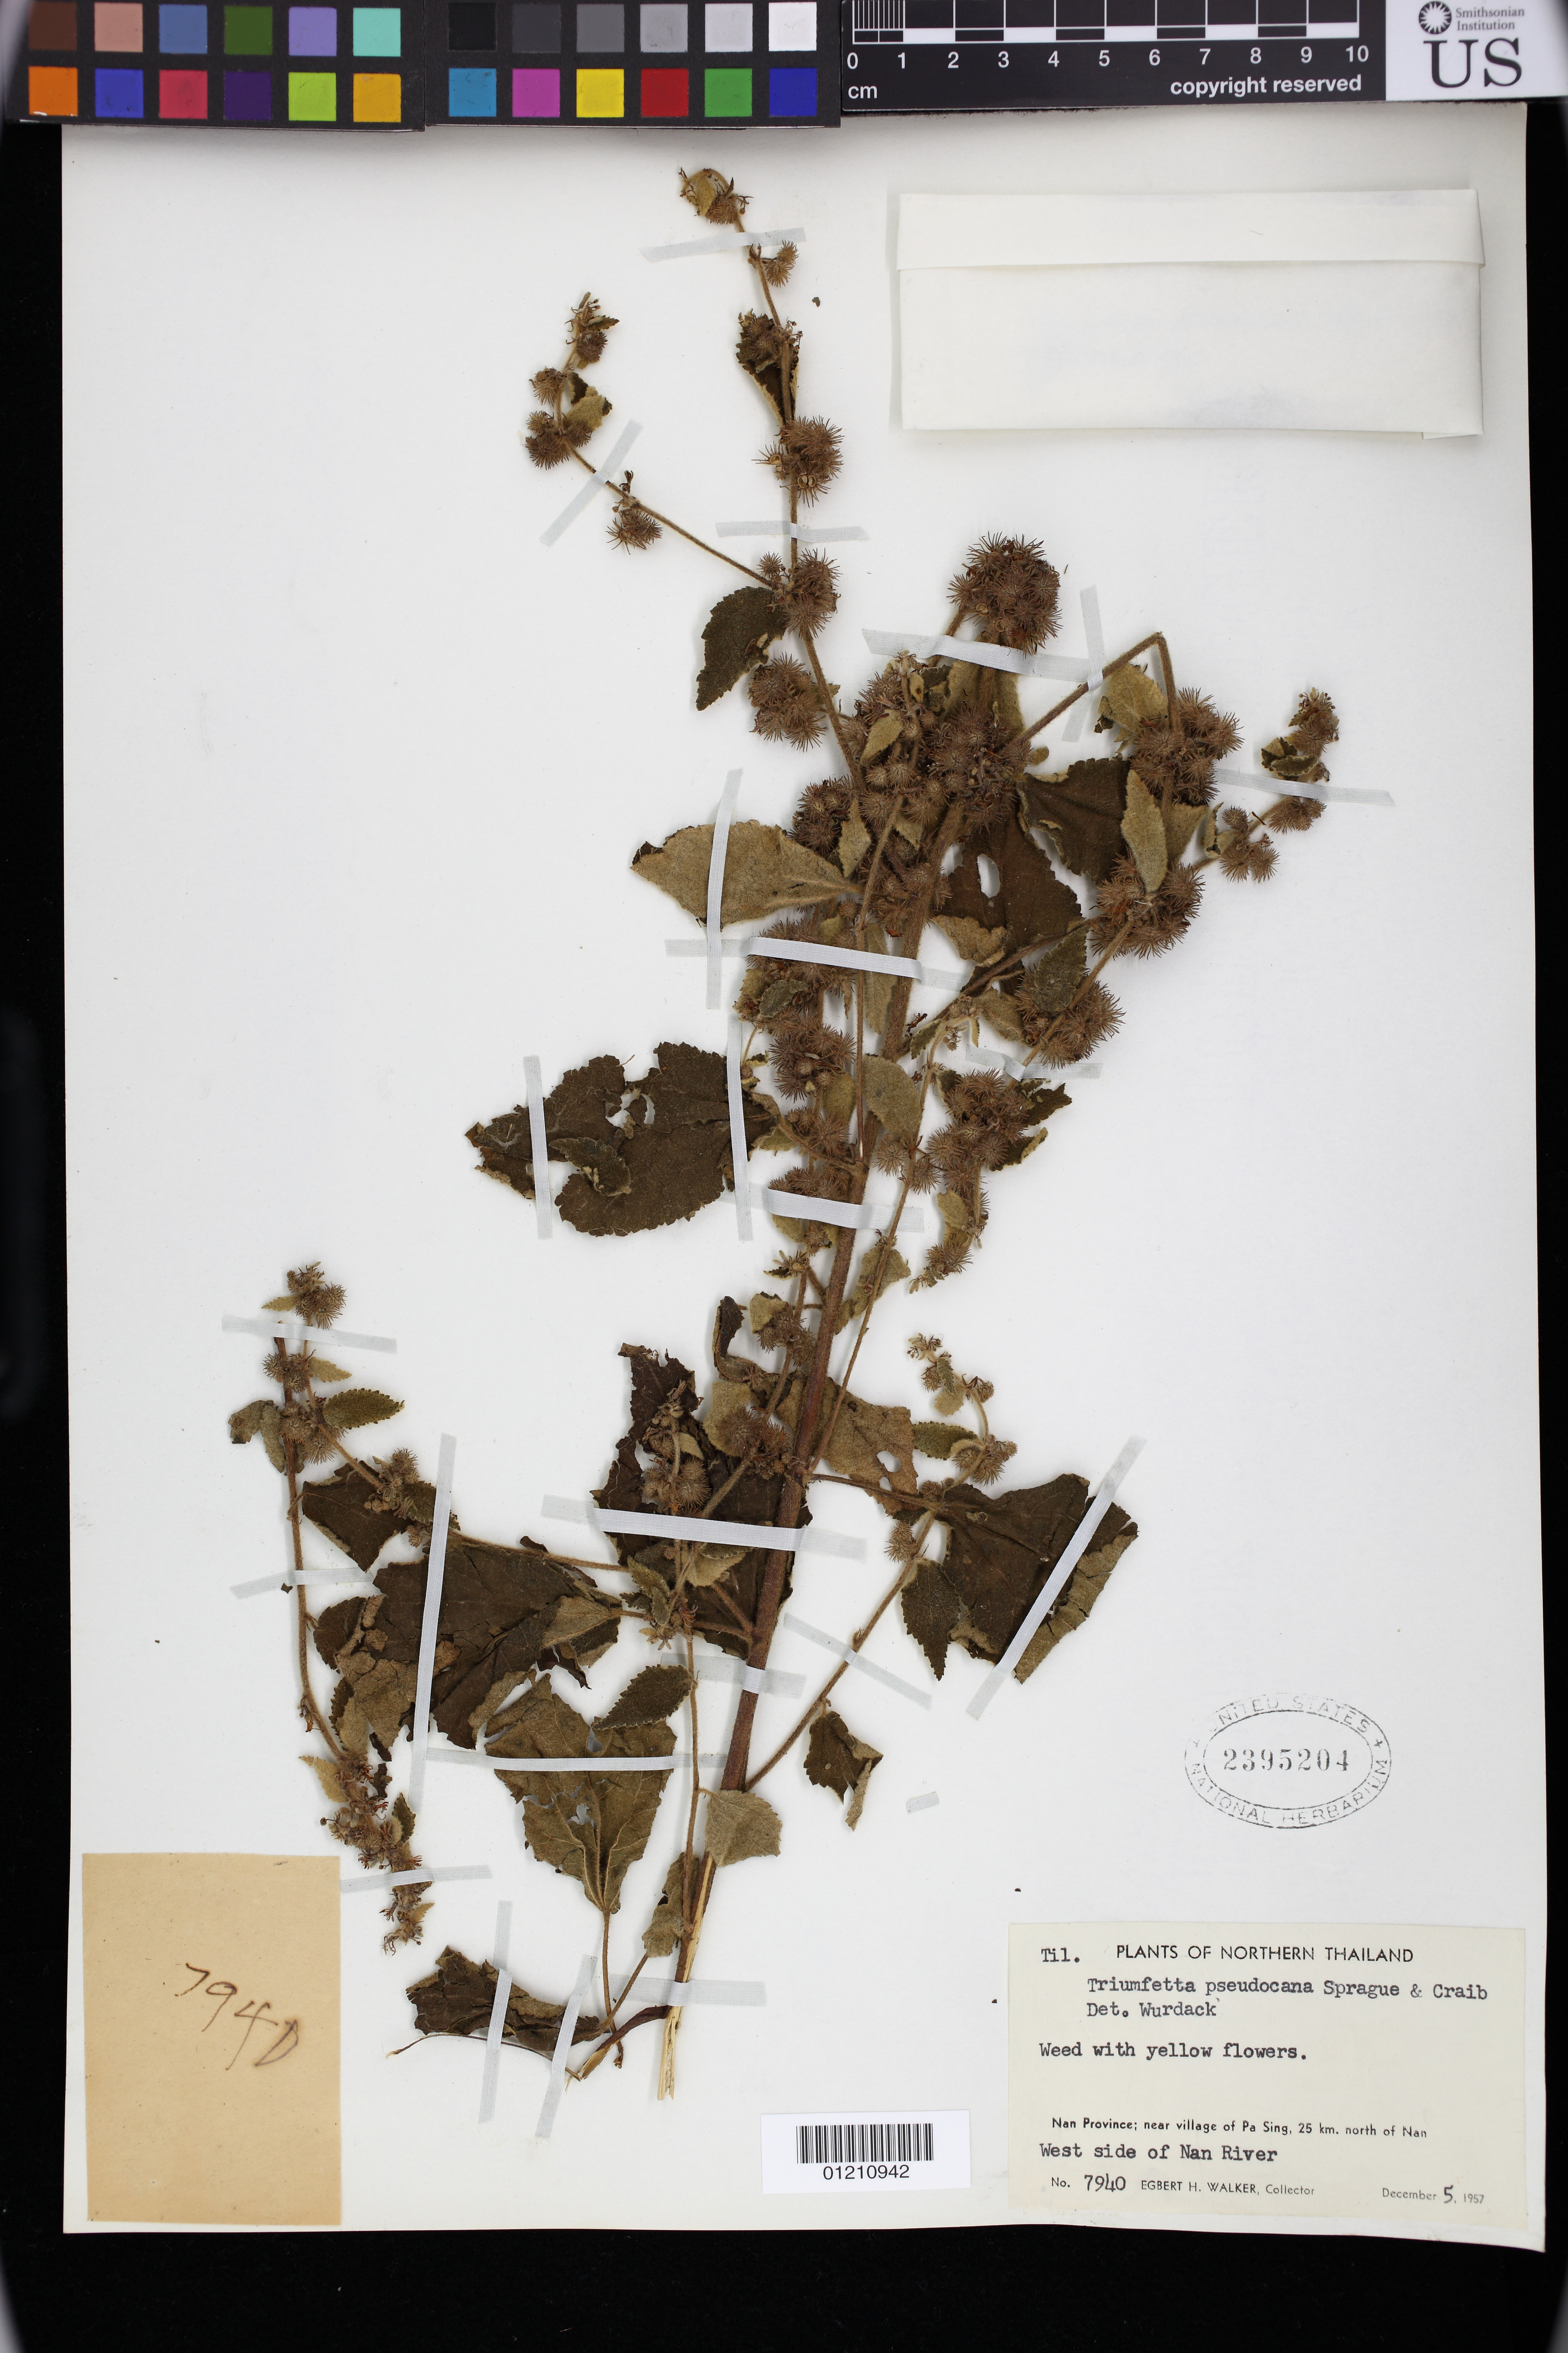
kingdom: Plantae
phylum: Tracheophyta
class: Magnoliopsida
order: Malvales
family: Malvaceae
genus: Triumfetta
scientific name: Triumfetta pseudocana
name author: Sprague & Craib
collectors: E. H. Walker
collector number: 7940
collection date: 1957-12-05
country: Thailand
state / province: Nan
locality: Nan Province; near village Pa Sing, 25 km north of Nan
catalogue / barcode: US 2395204